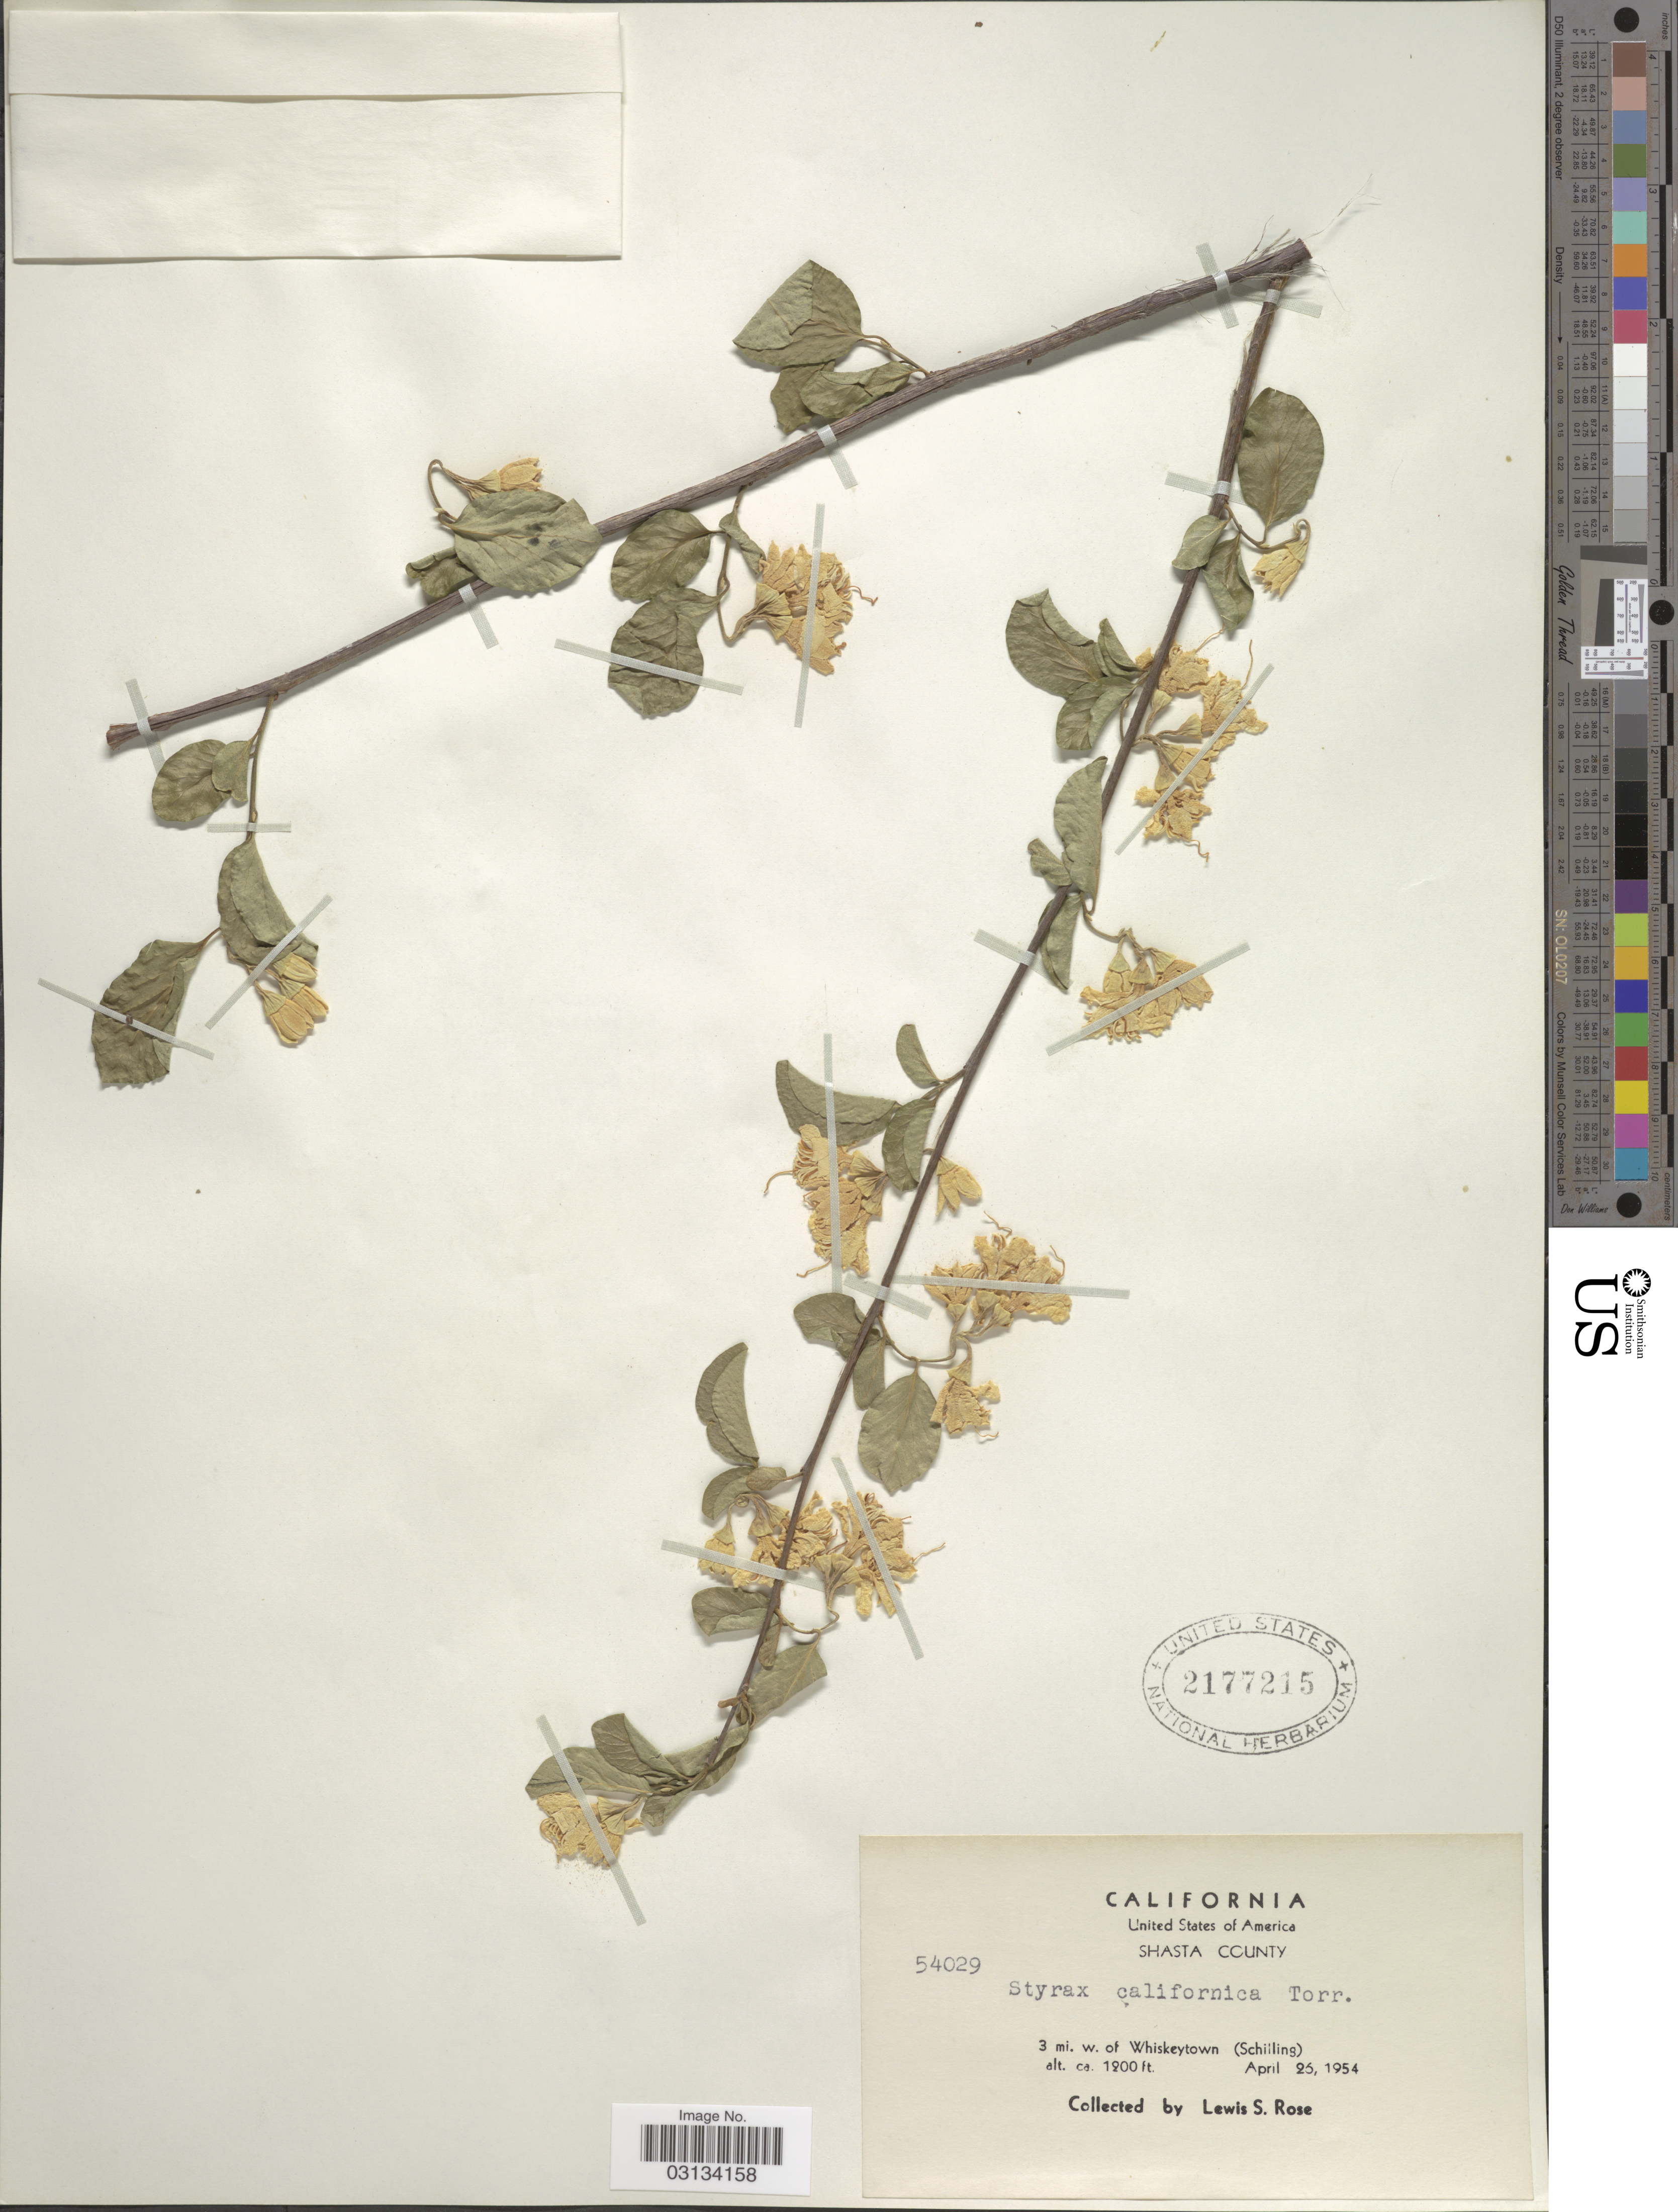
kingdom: Plantae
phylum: Tracheophyta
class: Magnoliopsida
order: Ericales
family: Styracaceae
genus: Styrax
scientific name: Styrax californicus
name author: Torr.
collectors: L. S. Rose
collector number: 54029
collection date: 1954-04-26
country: United States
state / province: California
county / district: Shasta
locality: United States of America. Shasta County. 3 mi. w. of Whiskeytown (Schilling).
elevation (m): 366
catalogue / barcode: US 2177215